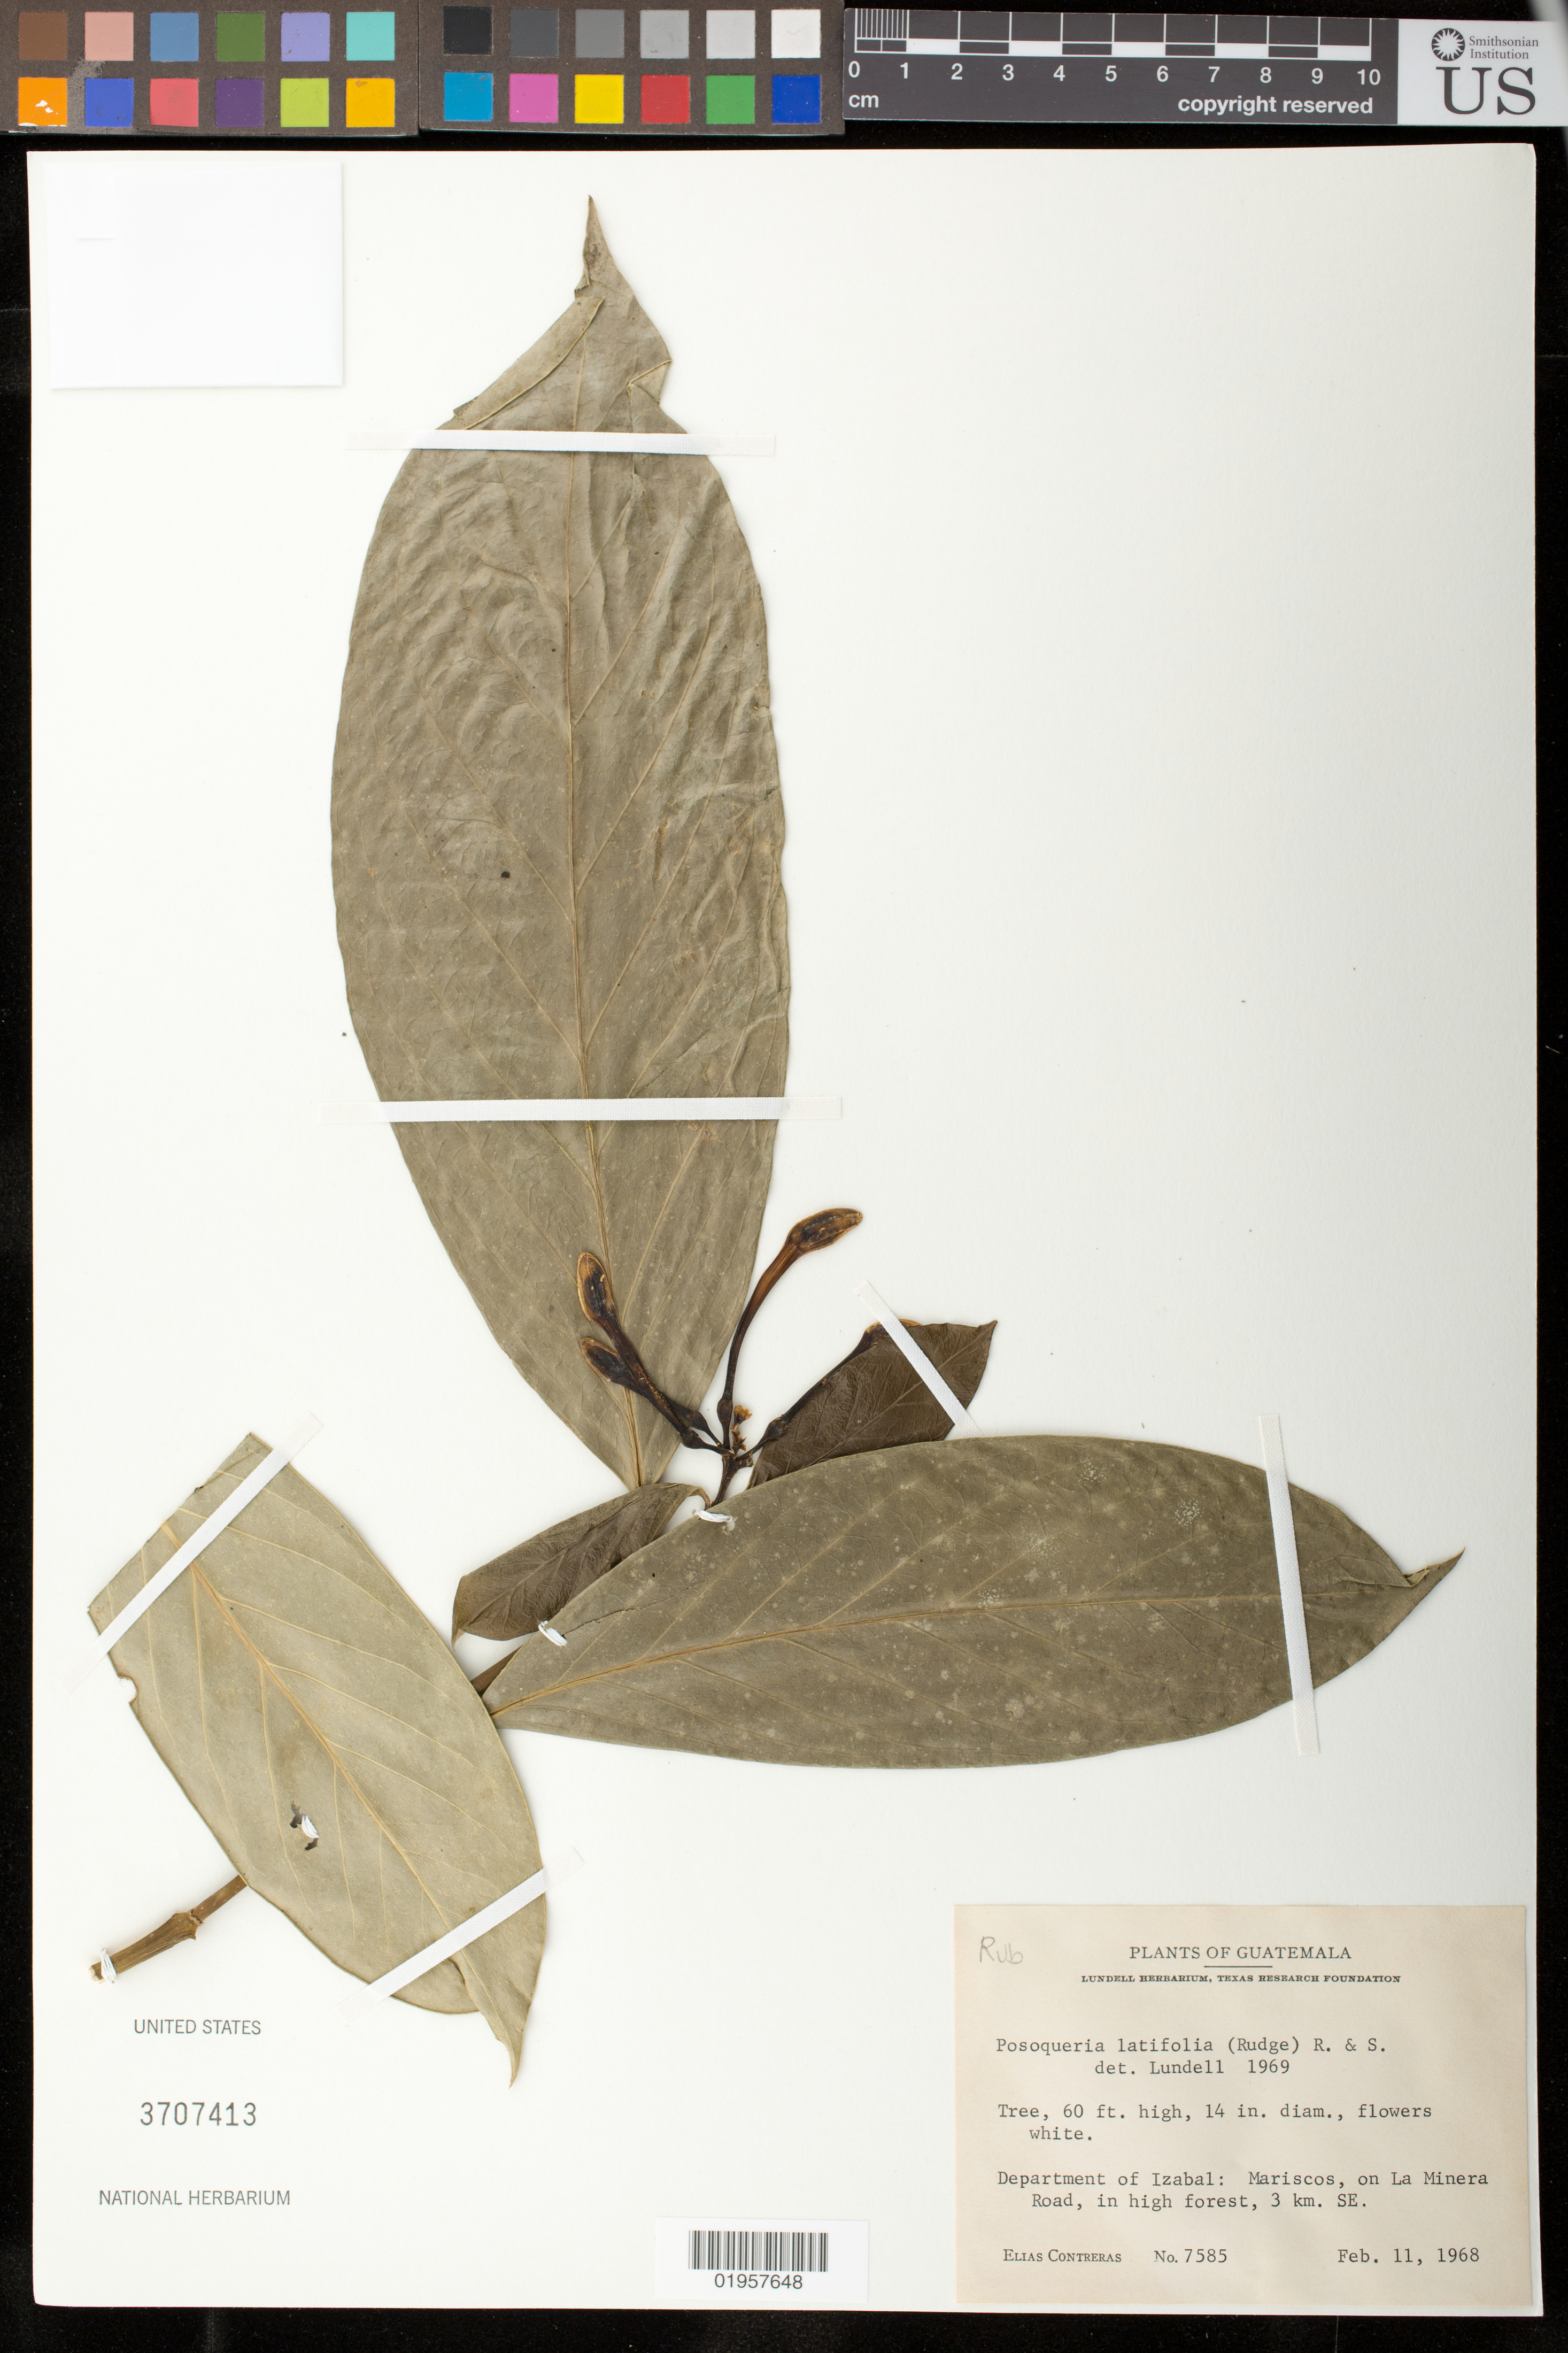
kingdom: Plantae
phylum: Tracheophyta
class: Magnoliopsida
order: Gentianales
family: Rubiaceae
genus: Posoqueria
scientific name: Posoqueria latifolia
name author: (Rudge) Roem. & Schult.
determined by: Lundell, C. L.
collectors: E. Contreras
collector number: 7585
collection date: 1968-02-11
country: Guatemala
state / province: Izabal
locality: Mariscos, on La Minera Road, 3 km SE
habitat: In high forest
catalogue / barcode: US 3707413